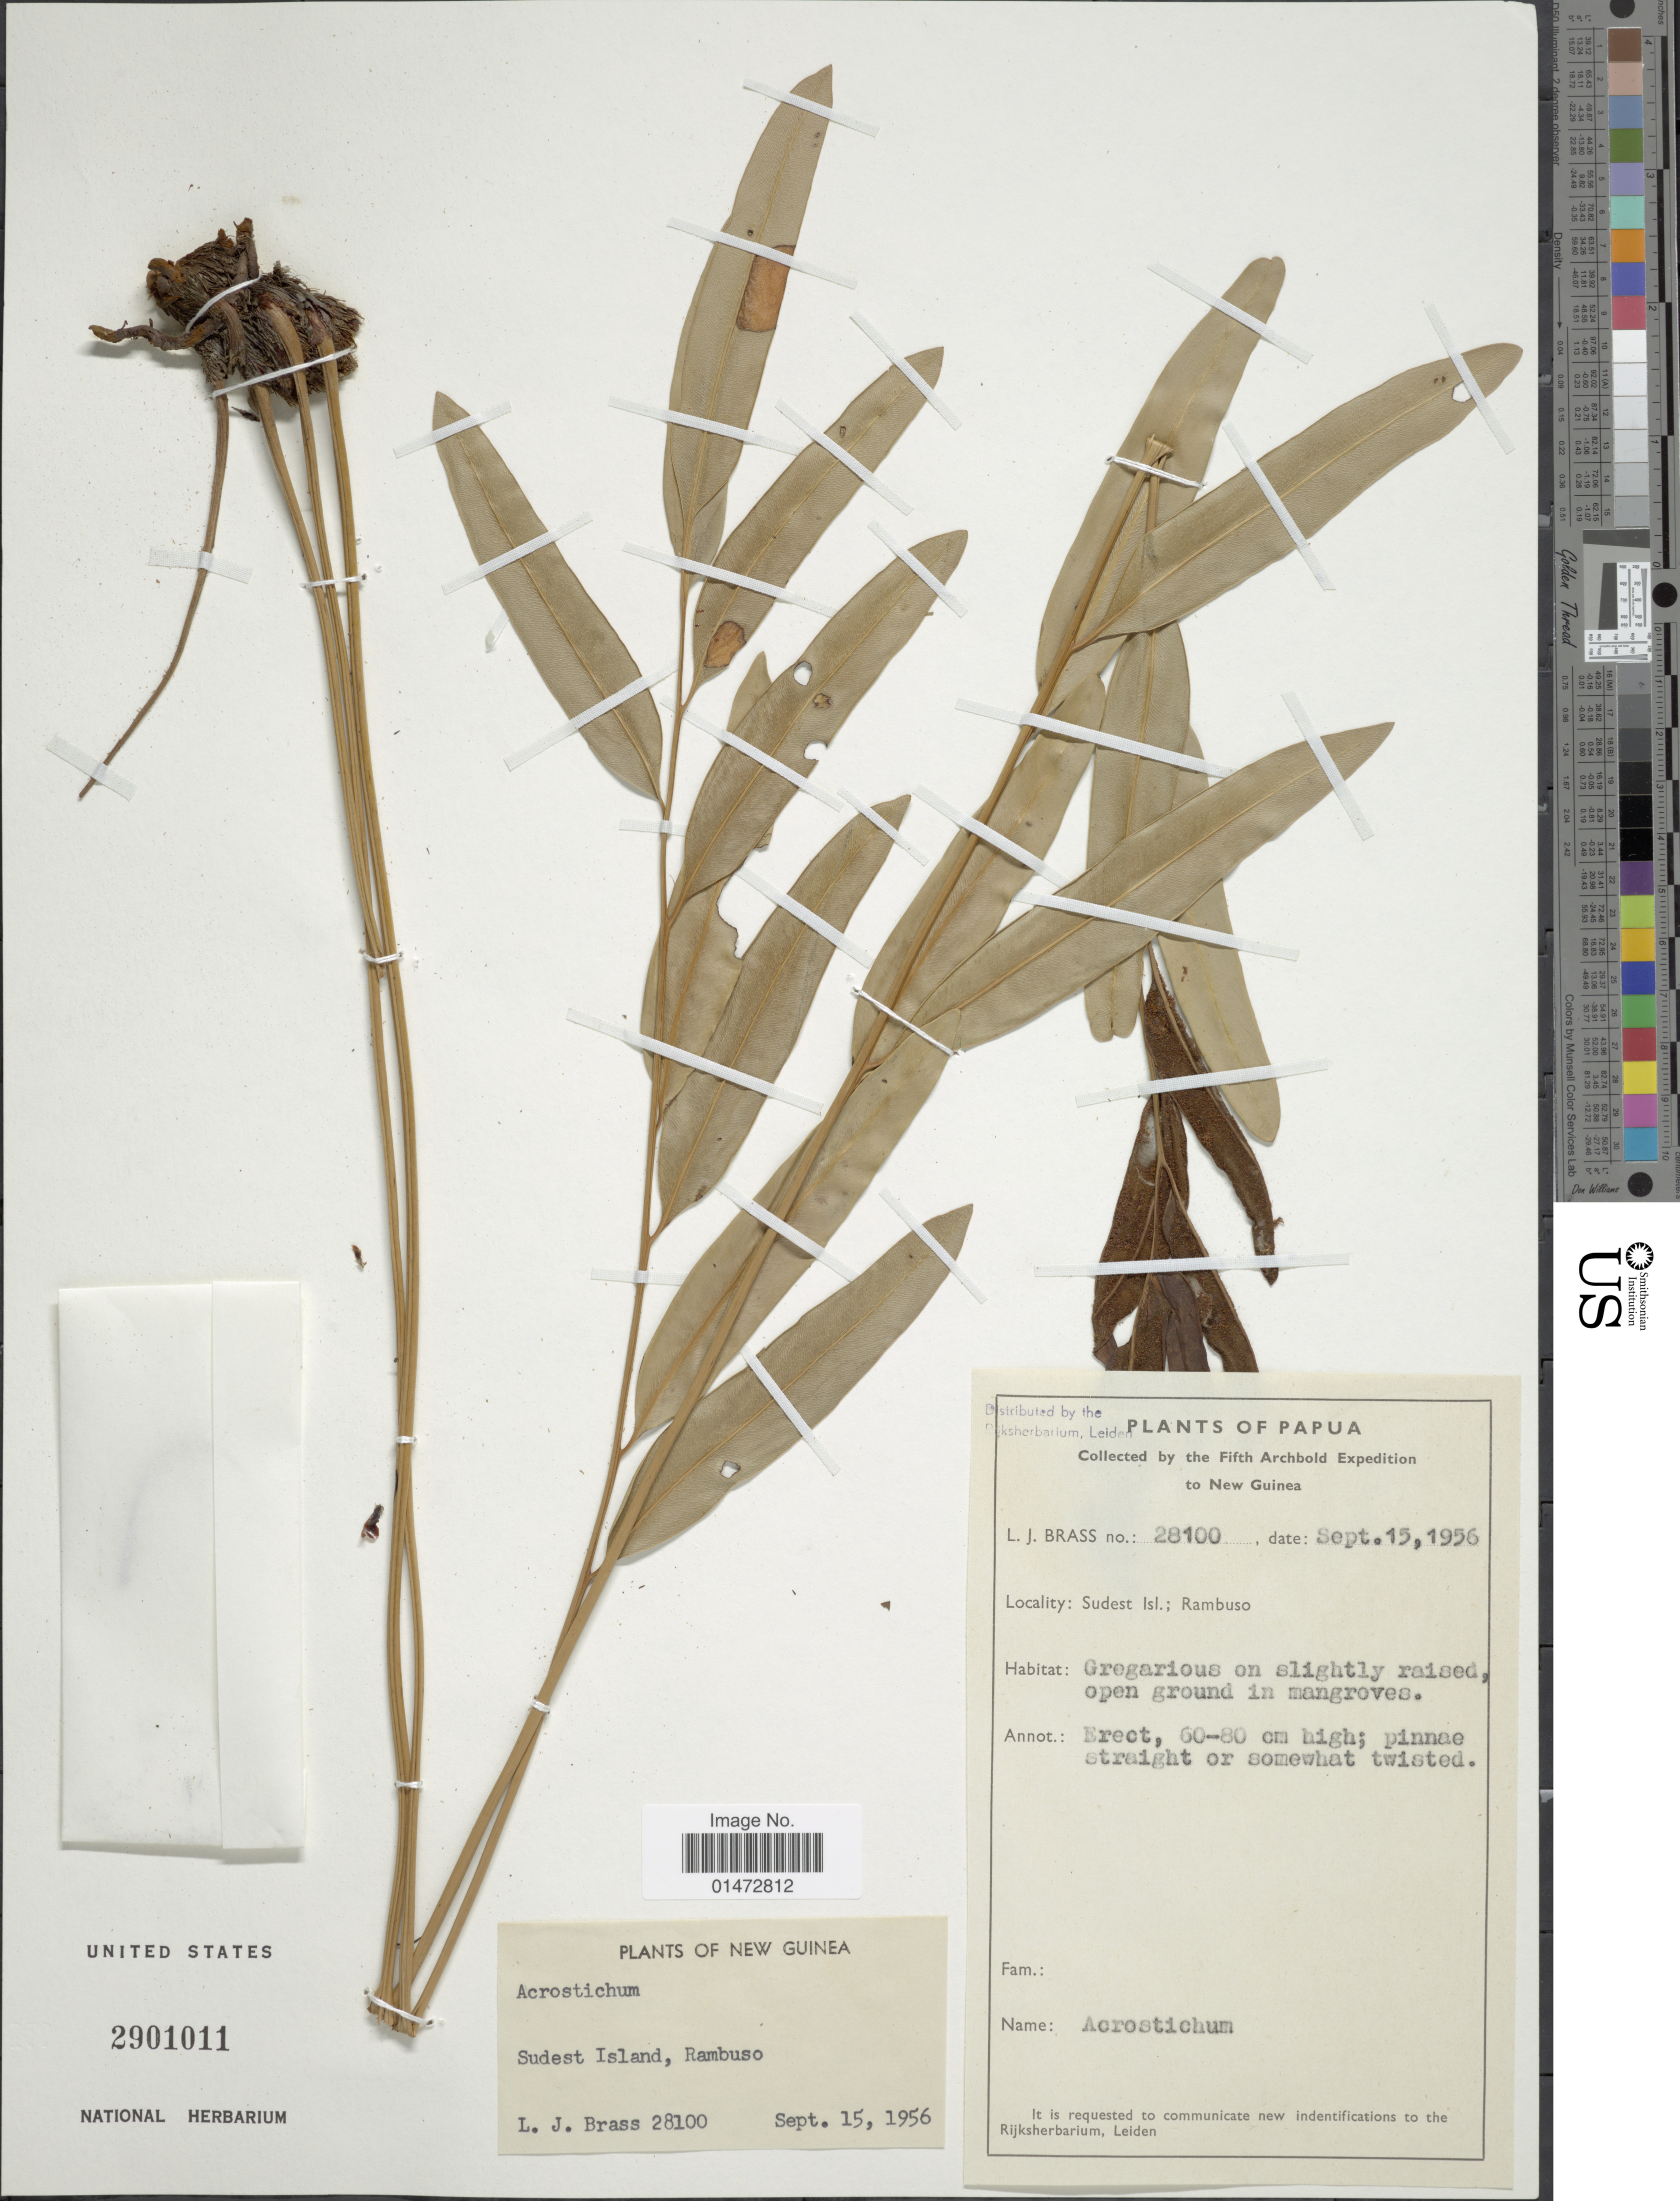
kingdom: Plantae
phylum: Tracheophyta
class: Polypodiopsida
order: Polypodiales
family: Pteridaceae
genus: Acrostichum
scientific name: Acrostichum aureum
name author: L.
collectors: L. J. Brass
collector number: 28100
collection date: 1956-09-15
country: Papua New Guinea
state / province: Milne Bay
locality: Sudest Isl.; Rambuso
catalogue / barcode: US 2901011